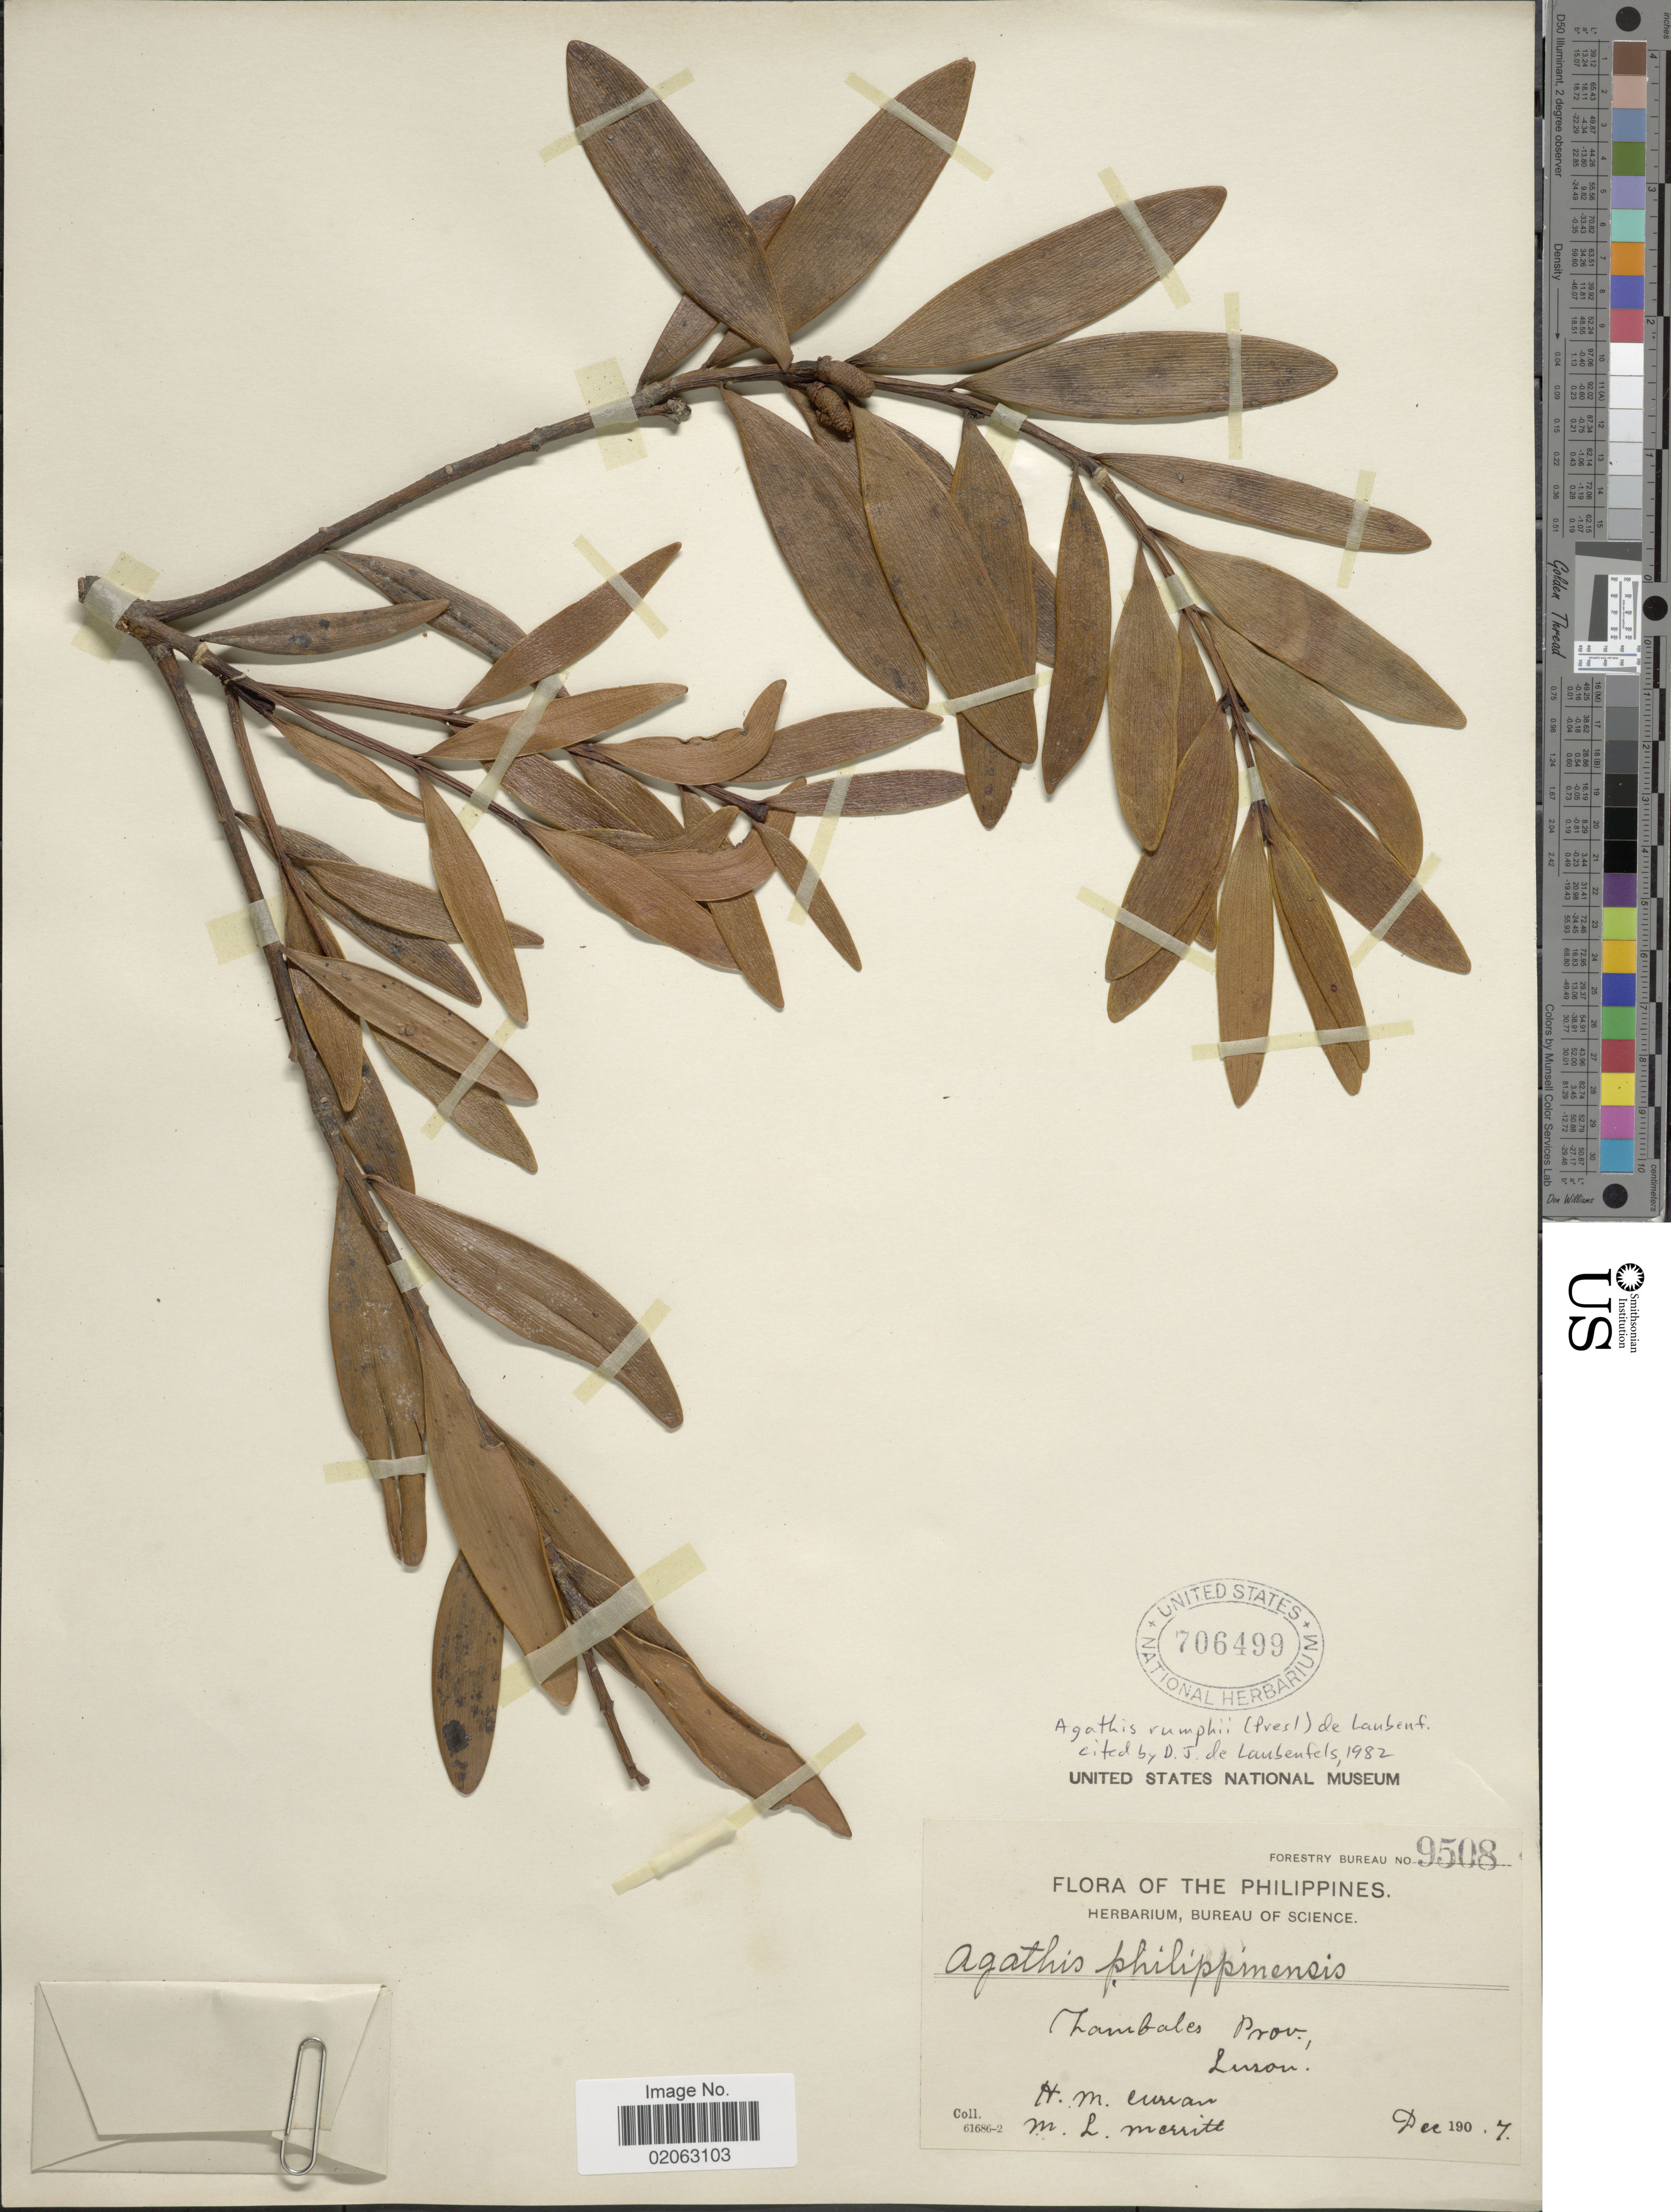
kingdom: Plantae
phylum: Tracheophyta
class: Pinopsida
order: Pinales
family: Araucariaceae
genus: Agathis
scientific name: Agathis rumphii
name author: (C. Presl)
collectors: H. M. Curran & M. L. Merritt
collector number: Forestry Bureau 9508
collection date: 1907-12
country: Philippines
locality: Zambales Prov., Luzon.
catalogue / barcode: US 706499